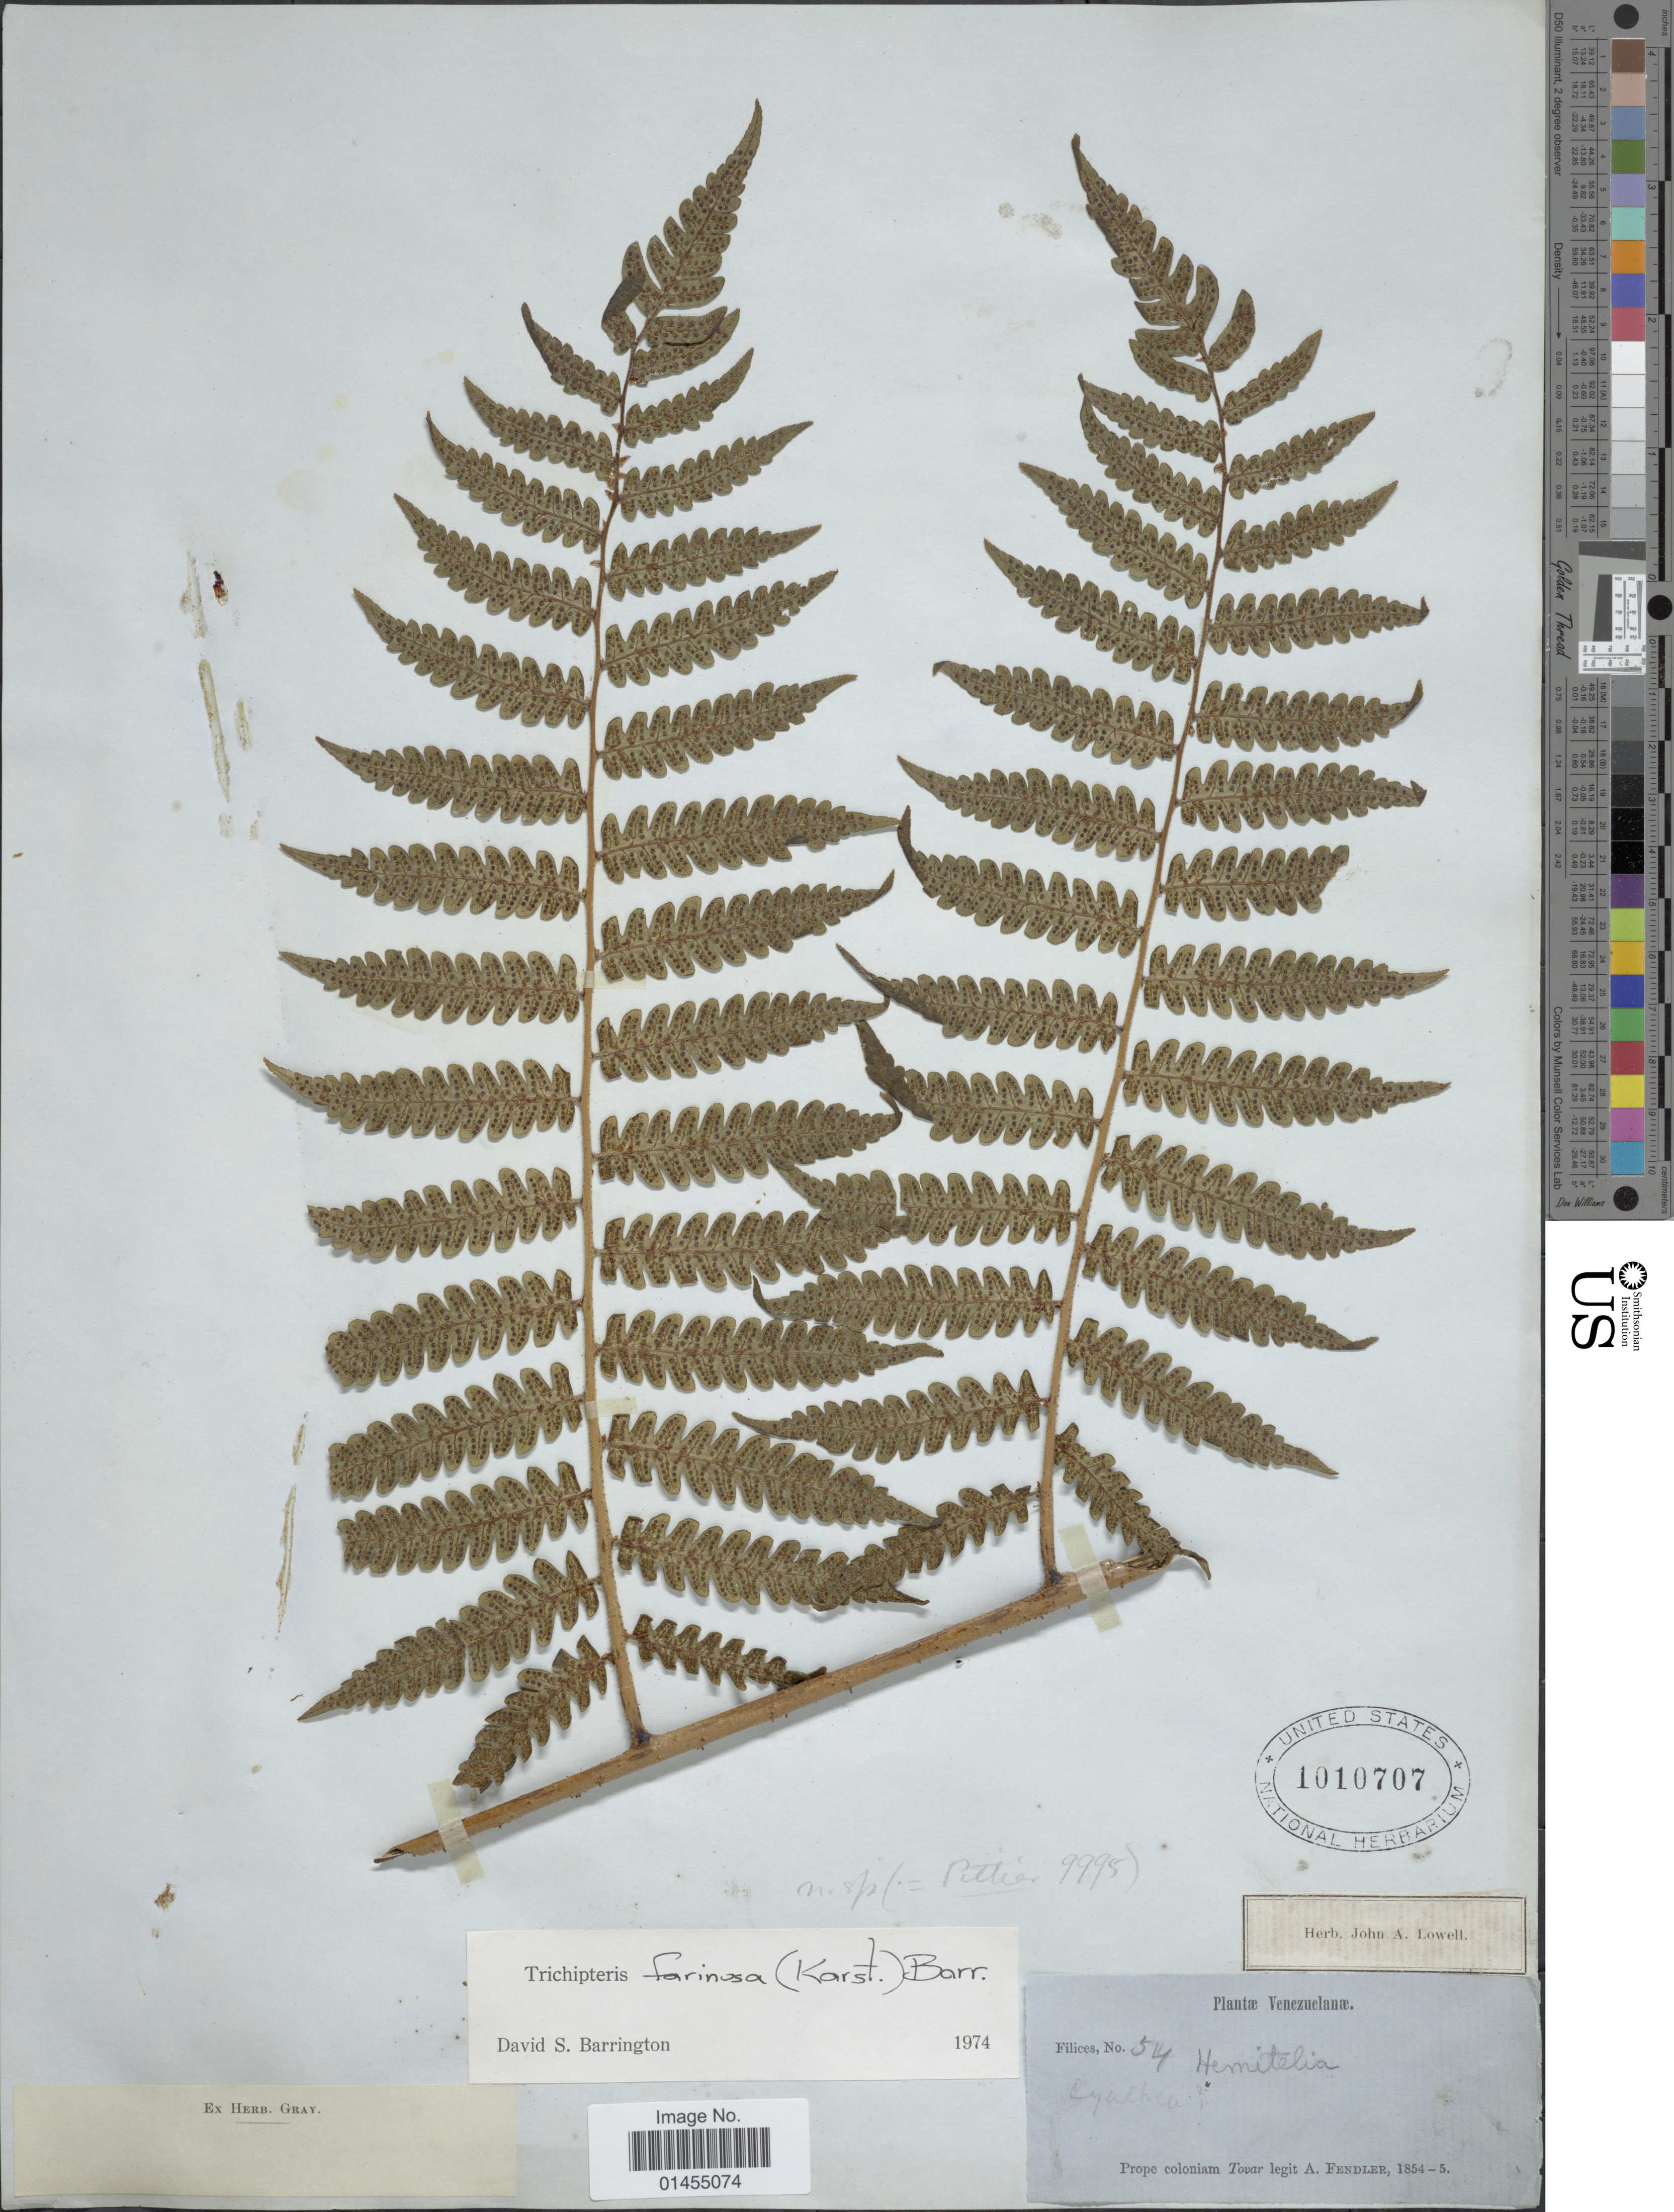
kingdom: Plantae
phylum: Tracheophyta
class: Polypodiopsida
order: Cyatheales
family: Cyatheaceae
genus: Alsophila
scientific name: Alsophila farinosa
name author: H. Karst.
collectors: A. Fendler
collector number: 54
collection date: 1854/1855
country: Venezuela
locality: Prope coloniam Tovar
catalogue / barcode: US 1010707